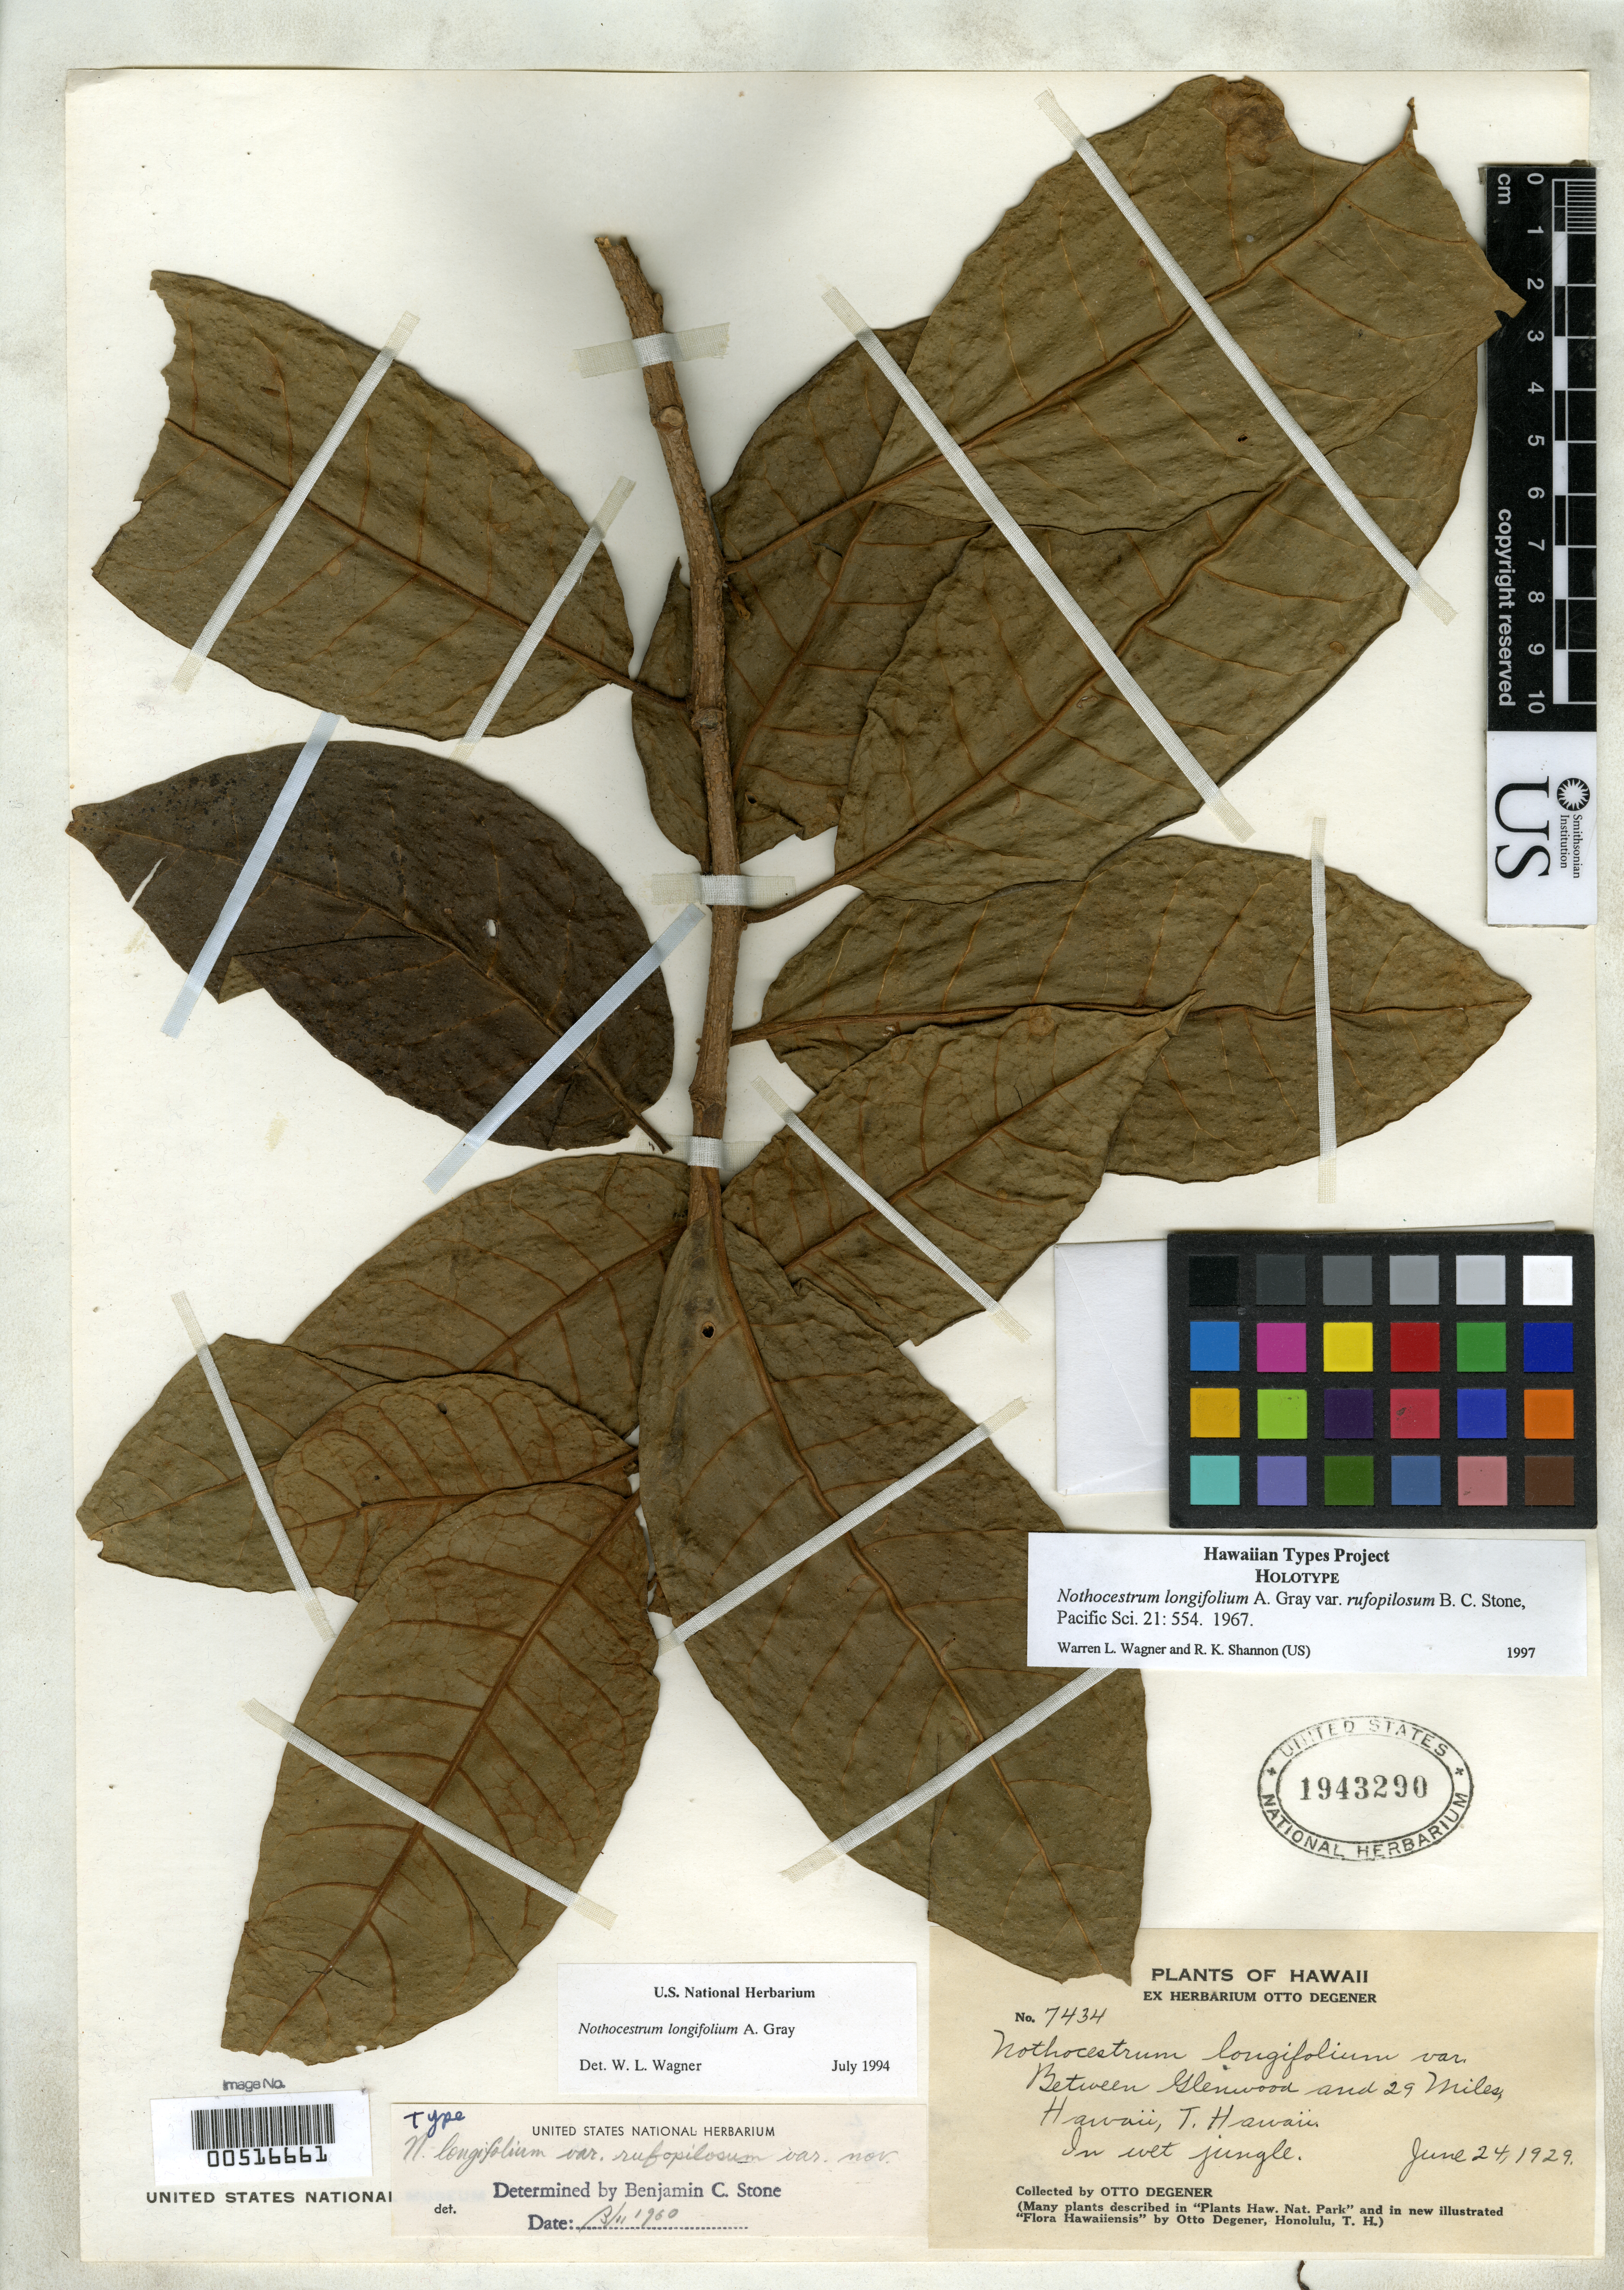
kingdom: Plantae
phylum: Tracheophyta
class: Magnoliopsida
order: Solanales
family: Solanaceae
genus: Nothocestrum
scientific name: Nothocestrum longifolium var. rufopilosum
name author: B.C. Stone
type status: Holotype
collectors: O. Degener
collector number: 7434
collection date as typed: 24 Jun 1929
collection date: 1929-06-24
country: United States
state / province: Hawaii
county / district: Hawaii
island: Hawaii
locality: Between Glenwood & 29 Miles.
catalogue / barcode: US 1943290